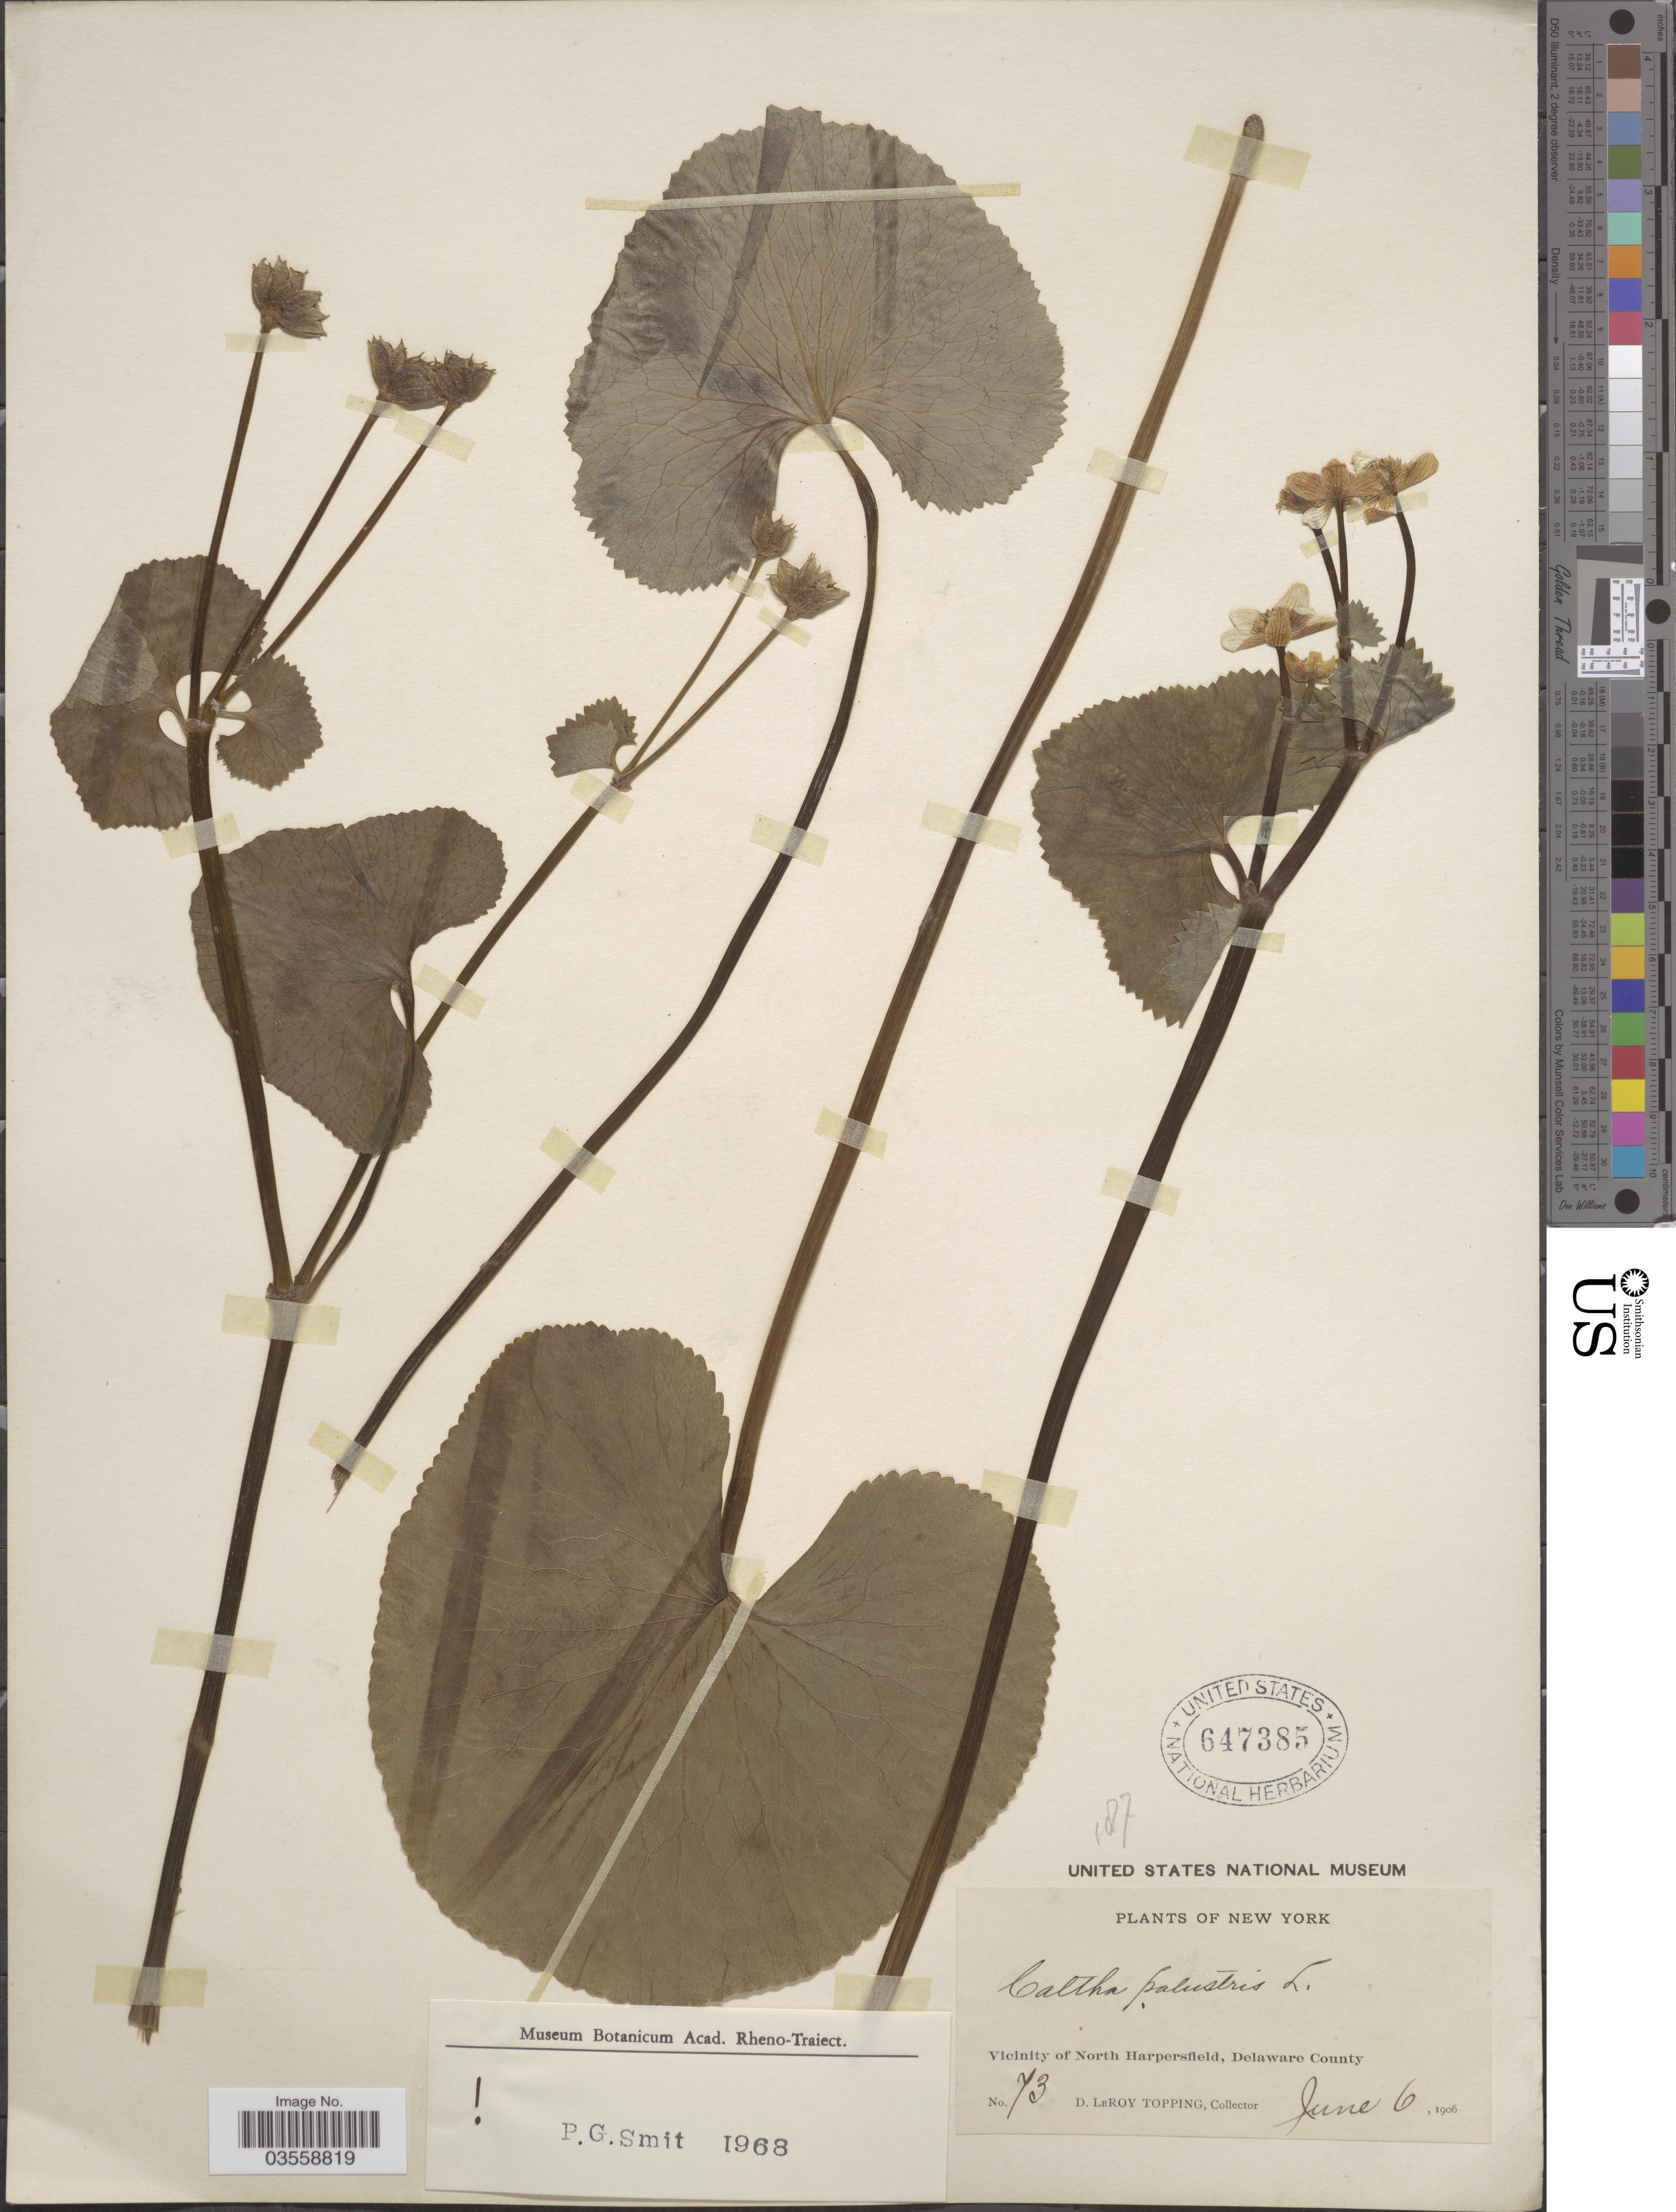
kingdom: Plantae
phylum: Tracheophyta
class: Magnoliopsida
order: Ranunculales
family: Ranunculaceae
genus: Caltha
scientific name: Caltha palustris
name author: L.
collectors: D. L. Topping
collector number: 73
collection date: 1906-06-06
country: United States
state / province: New York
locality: Vicinity of North Harpersfield, Delaware County.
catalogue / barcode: US 647385